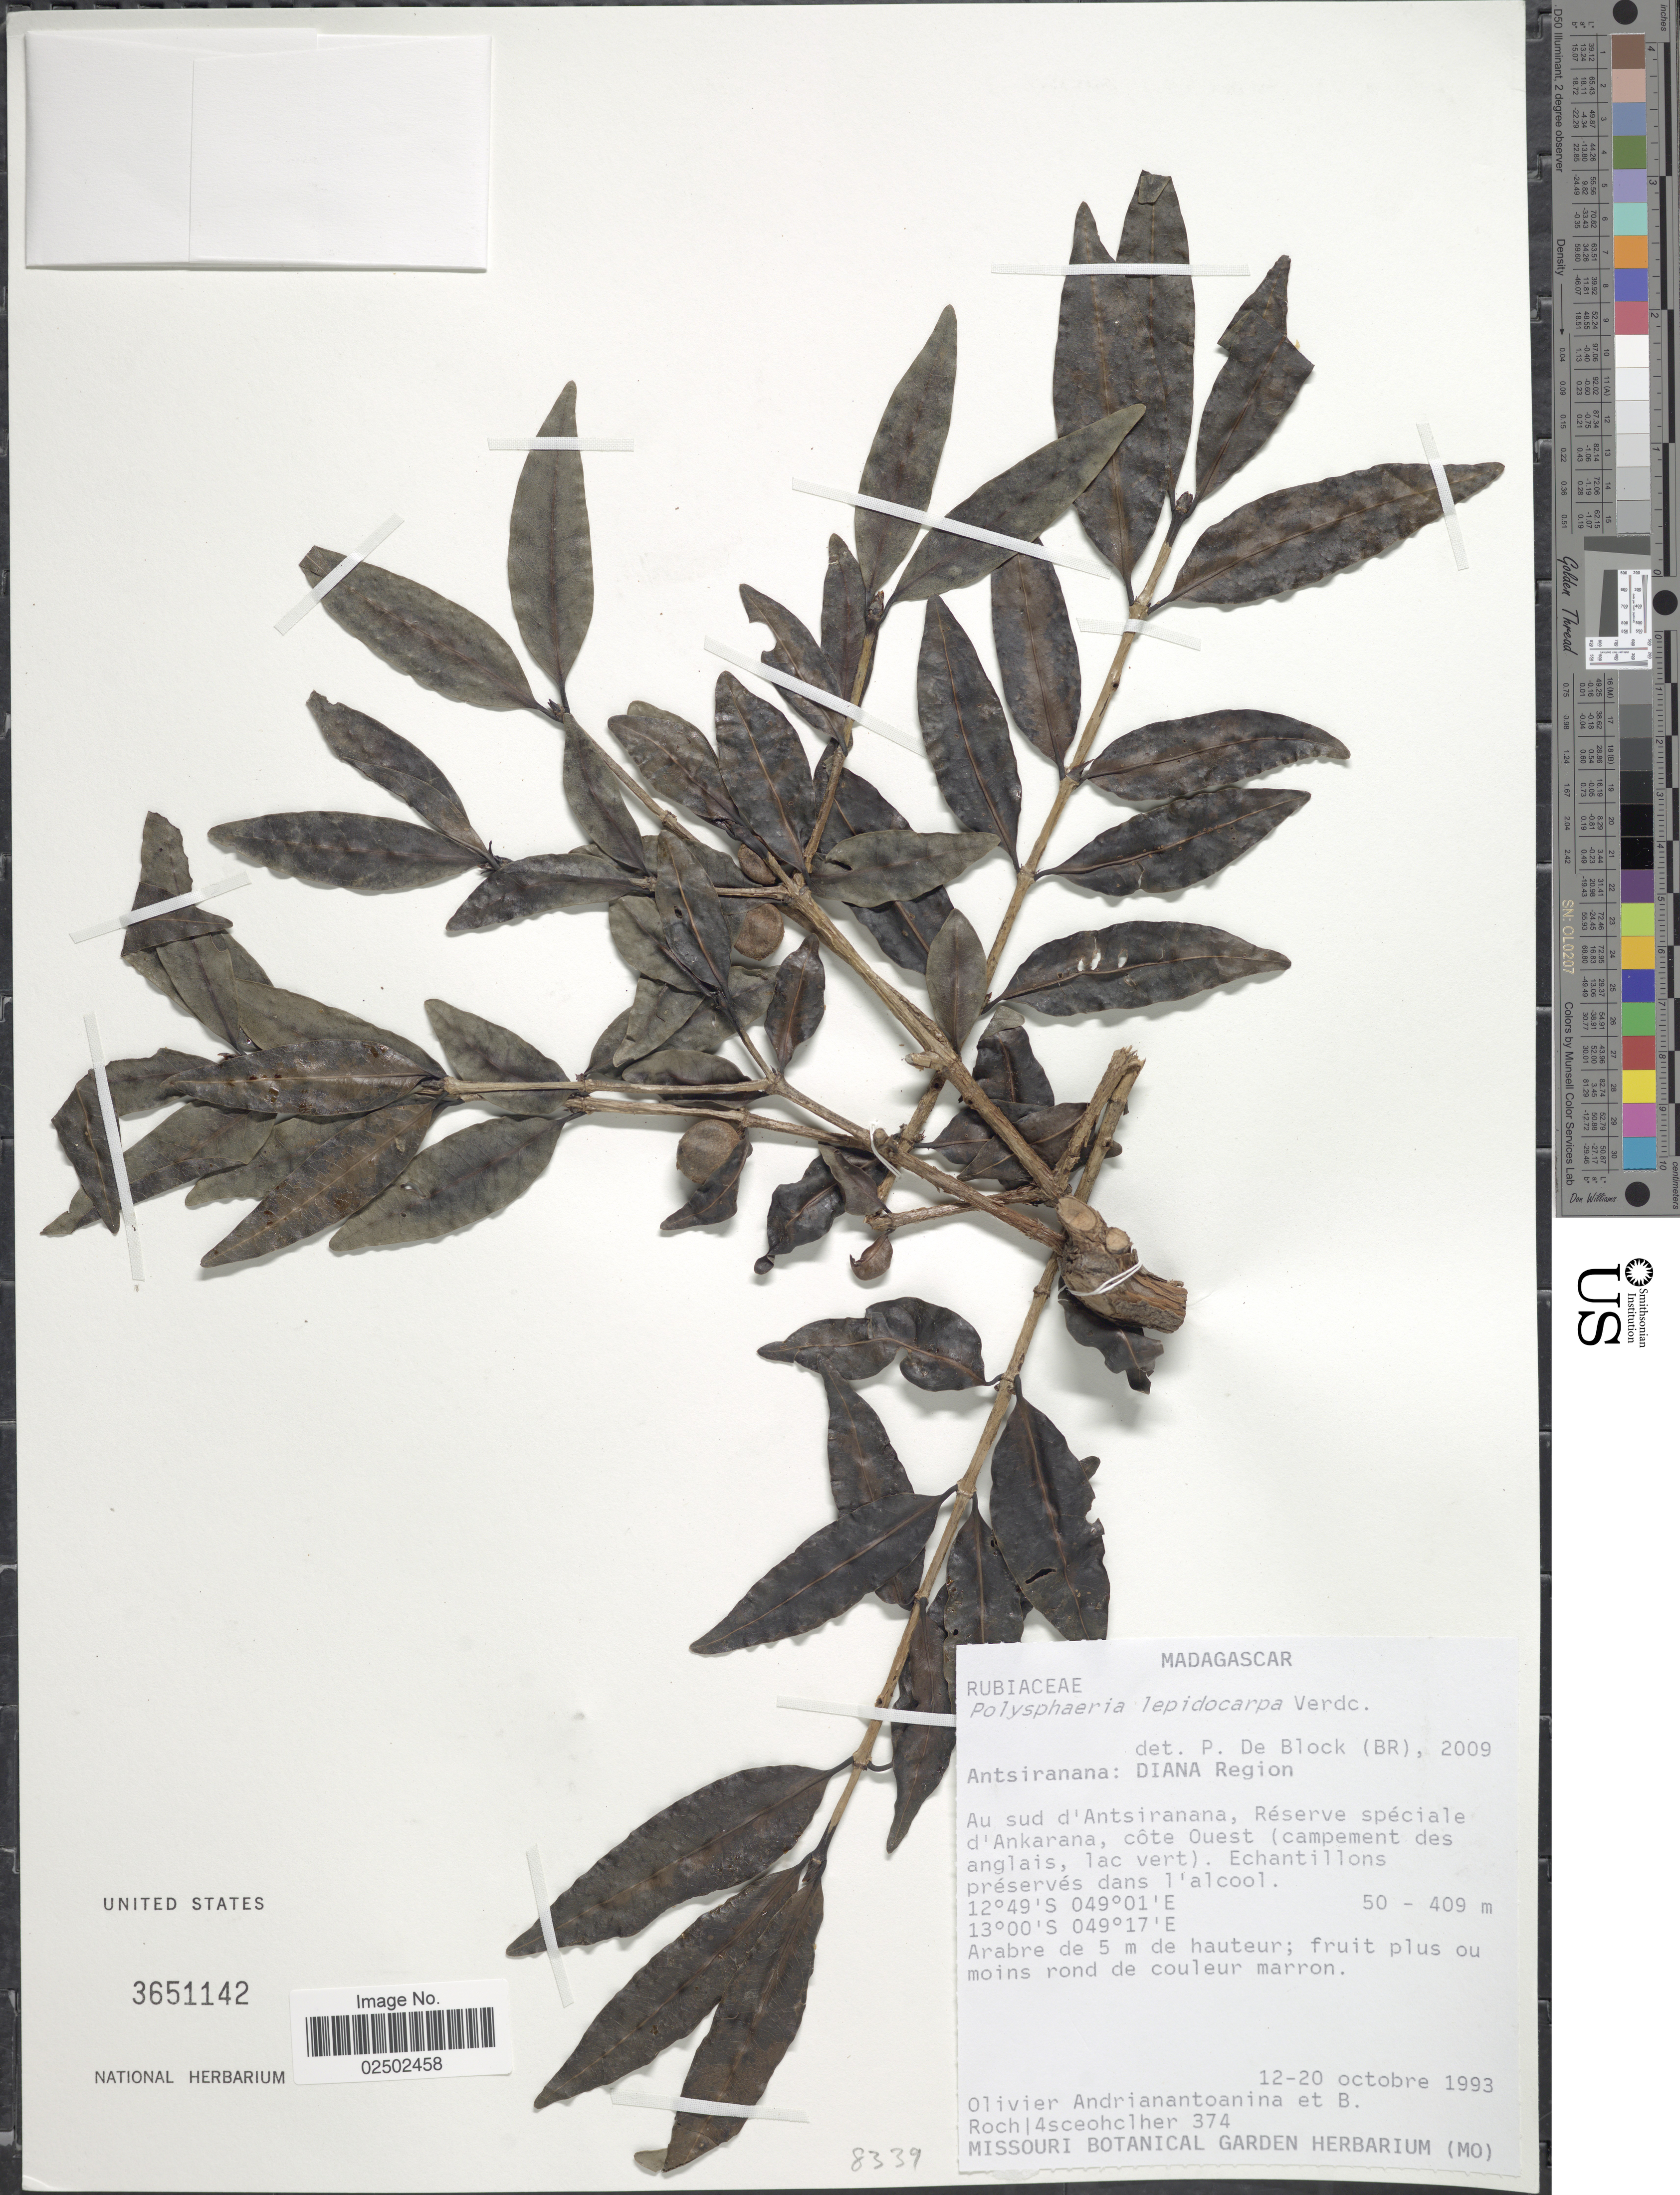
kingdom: Plantae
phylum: Tracheophyta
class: Magnoliopsida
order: Gentianales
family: Rubiaceae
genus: Polysphaeria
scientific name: Polysphaeria lepidocarpa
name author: Verdc.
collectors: O. Andrianantoanina & B. Roch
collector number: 374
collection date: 1993-10-12/1993-10-20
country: Madagascar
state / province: Diana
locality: Reserve speciale d'Ankarana, cote Ouest (campement des anglais dans l 'alcool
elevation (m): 50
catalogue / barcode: US 3651142